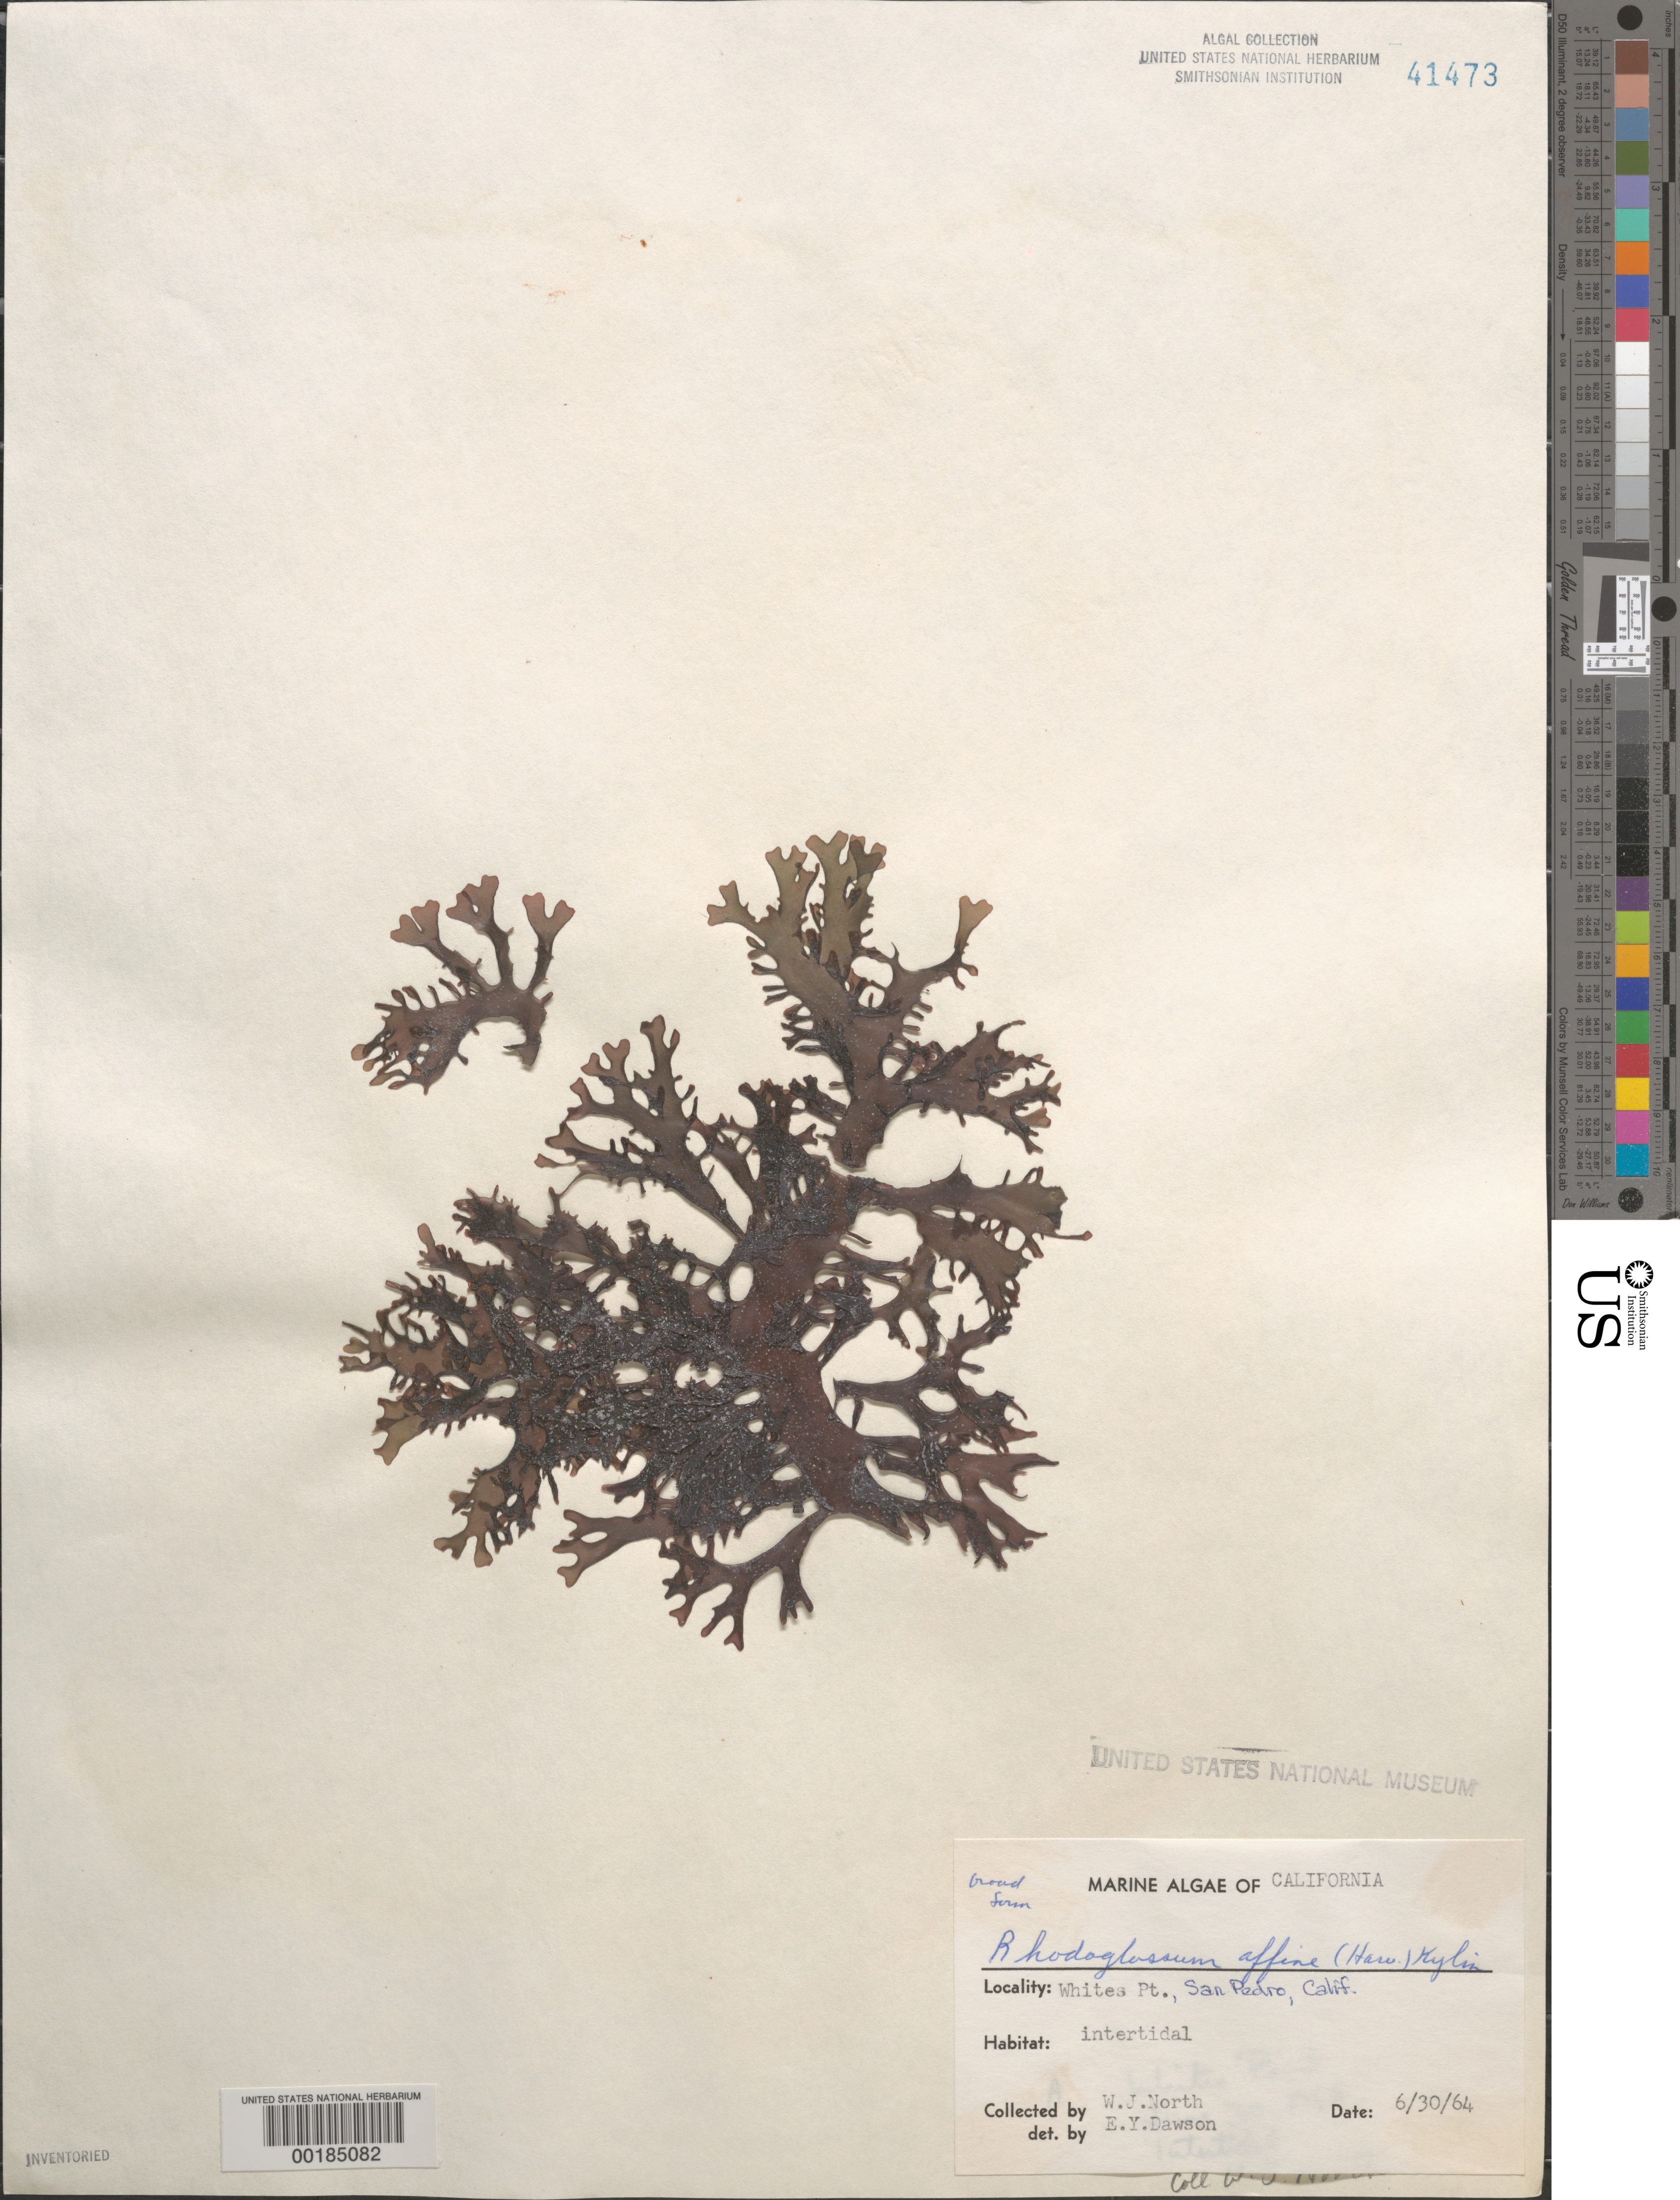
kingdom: Plantae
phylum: Rhodophyta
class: Florideophyceae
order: Gigartinales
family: Gigartinaceae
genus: Mazzaella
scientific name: Mazzaella affinis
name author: (Harvey) Fredericq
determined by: Algae name updating Project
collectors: W. North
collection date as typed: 30 Jun 1964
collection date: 1964-06-30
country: United States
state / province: California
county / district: Los Angeles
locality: Whites Point, San Pedro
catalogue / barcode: US 41473